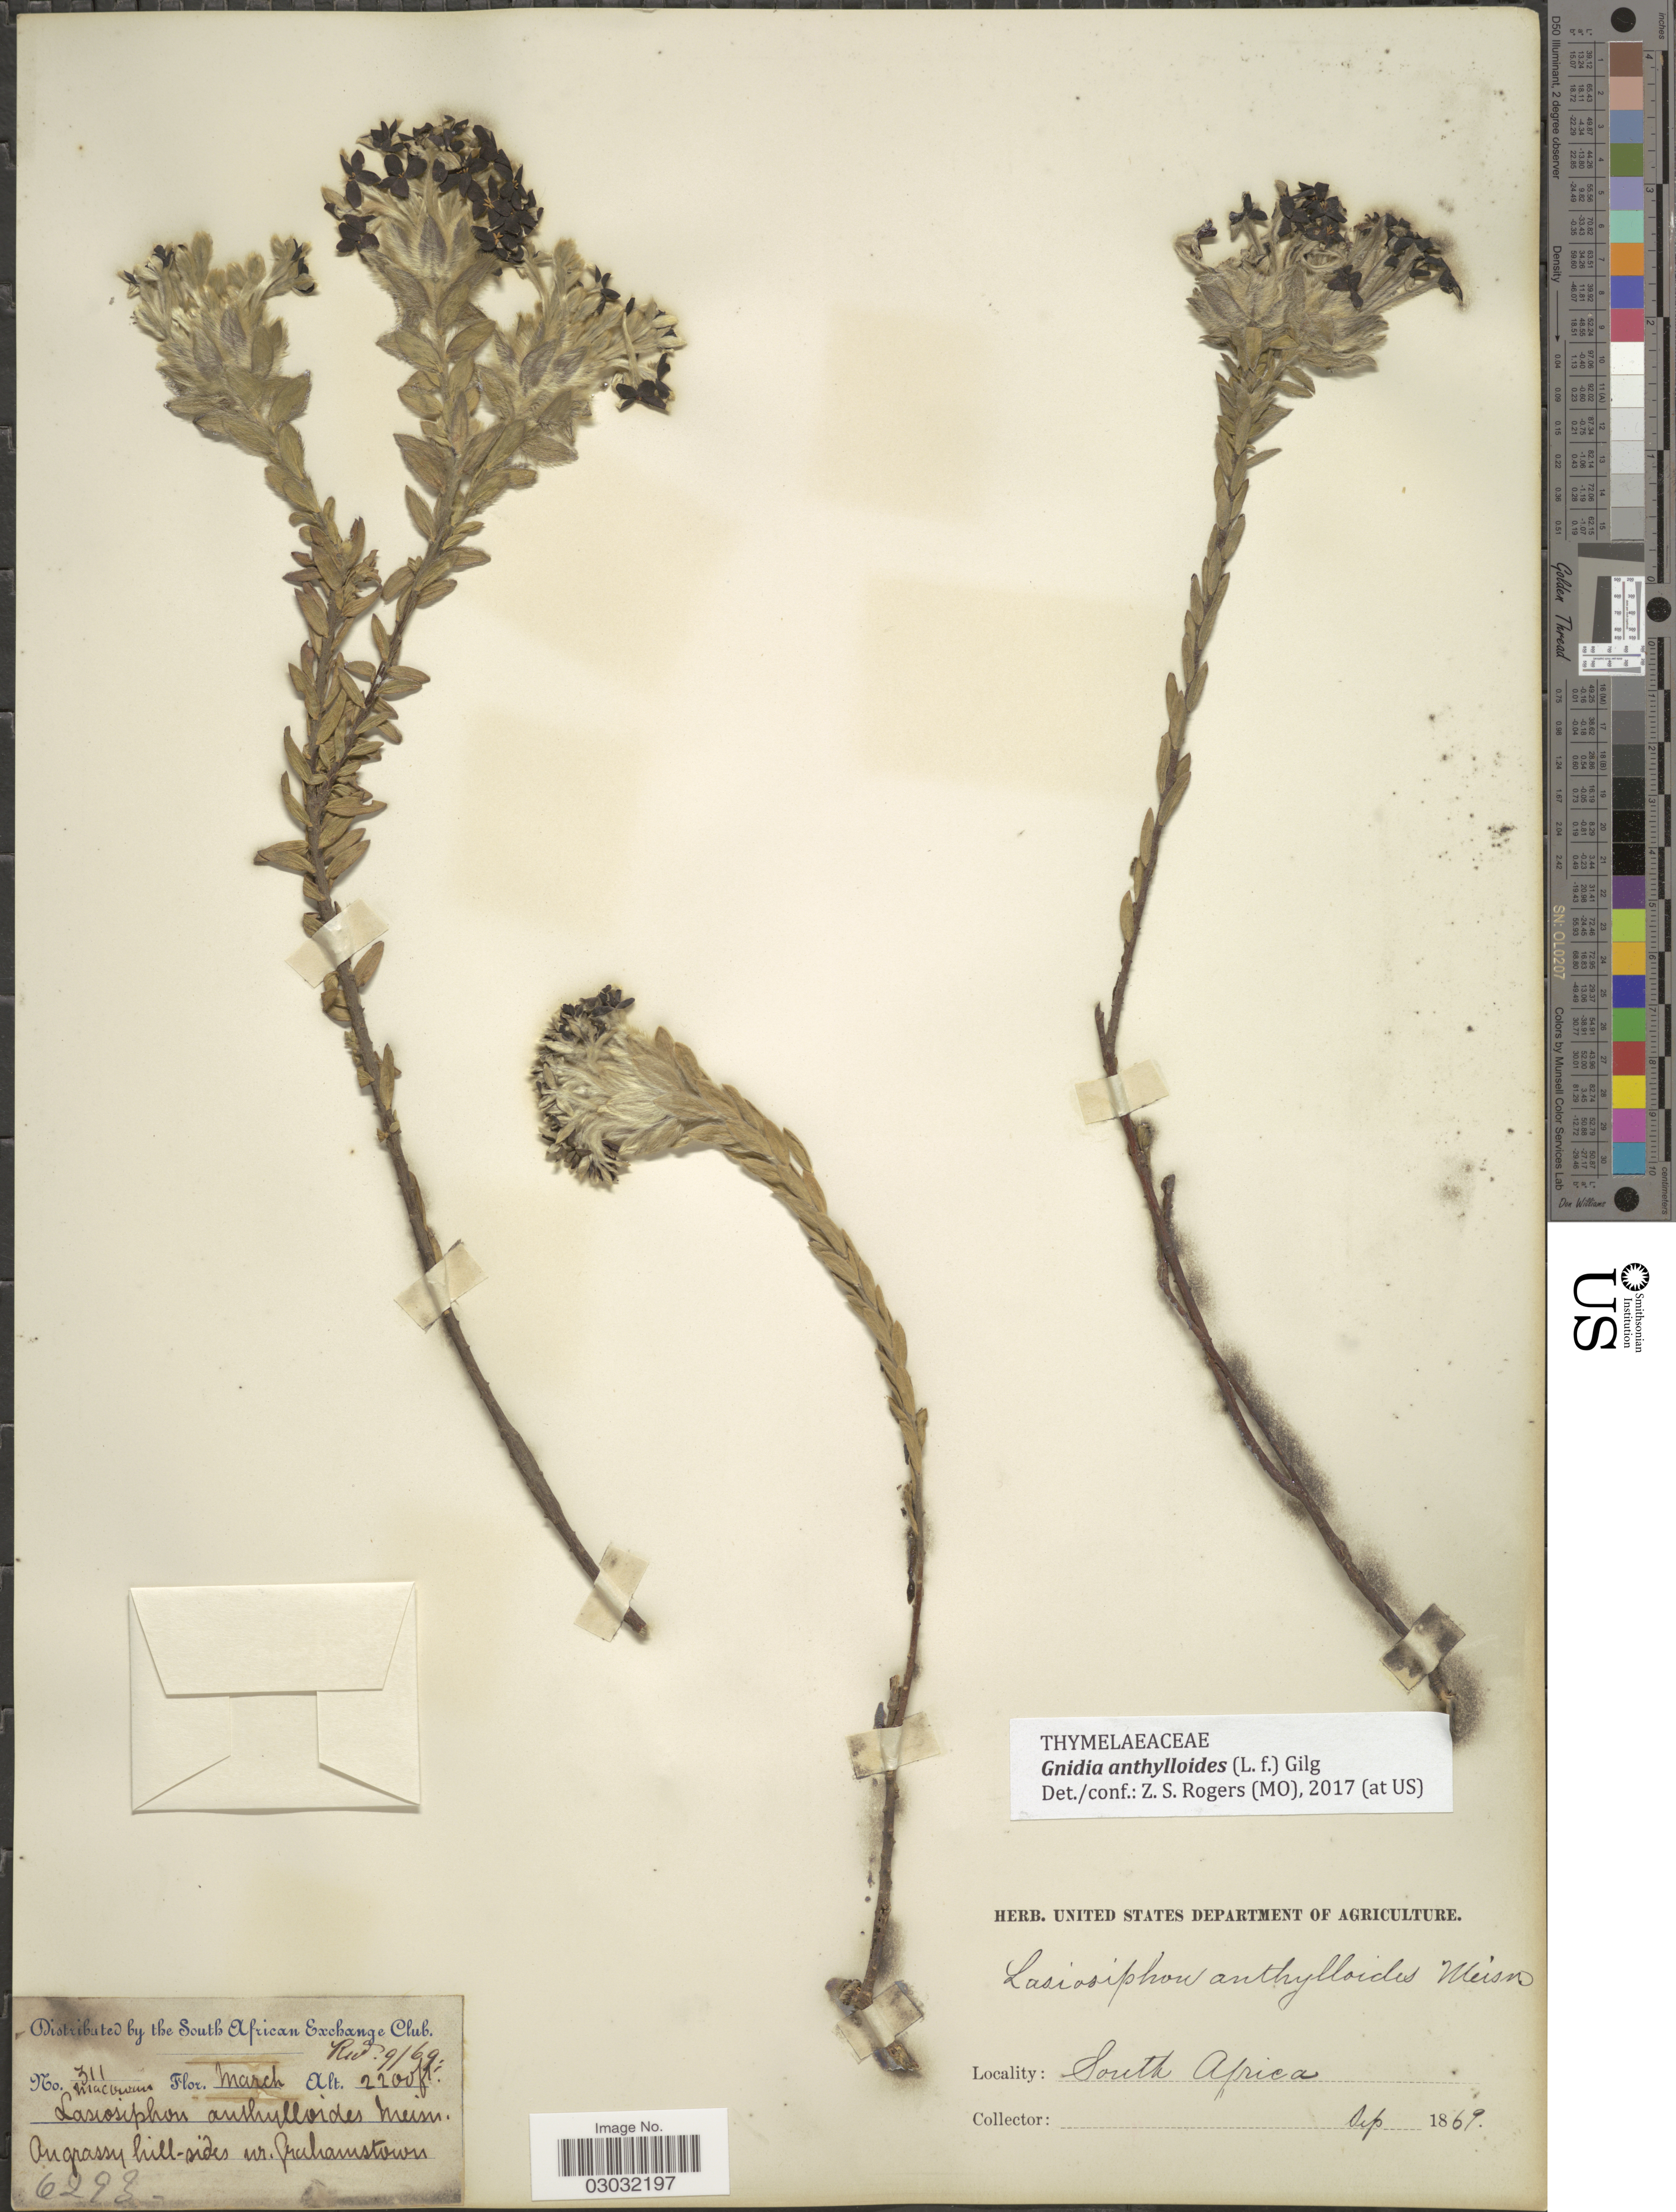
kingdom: Plantae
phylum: Tracheophyta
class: Magnoliopsida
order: Malvales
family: Thymelaeaceae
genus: Lasiosiphon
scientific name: Lasiosiphon anthylloides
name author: (L. f.) Meisn.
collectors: ex herb. U. S. Department of Agriculture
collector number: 311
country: South Africa